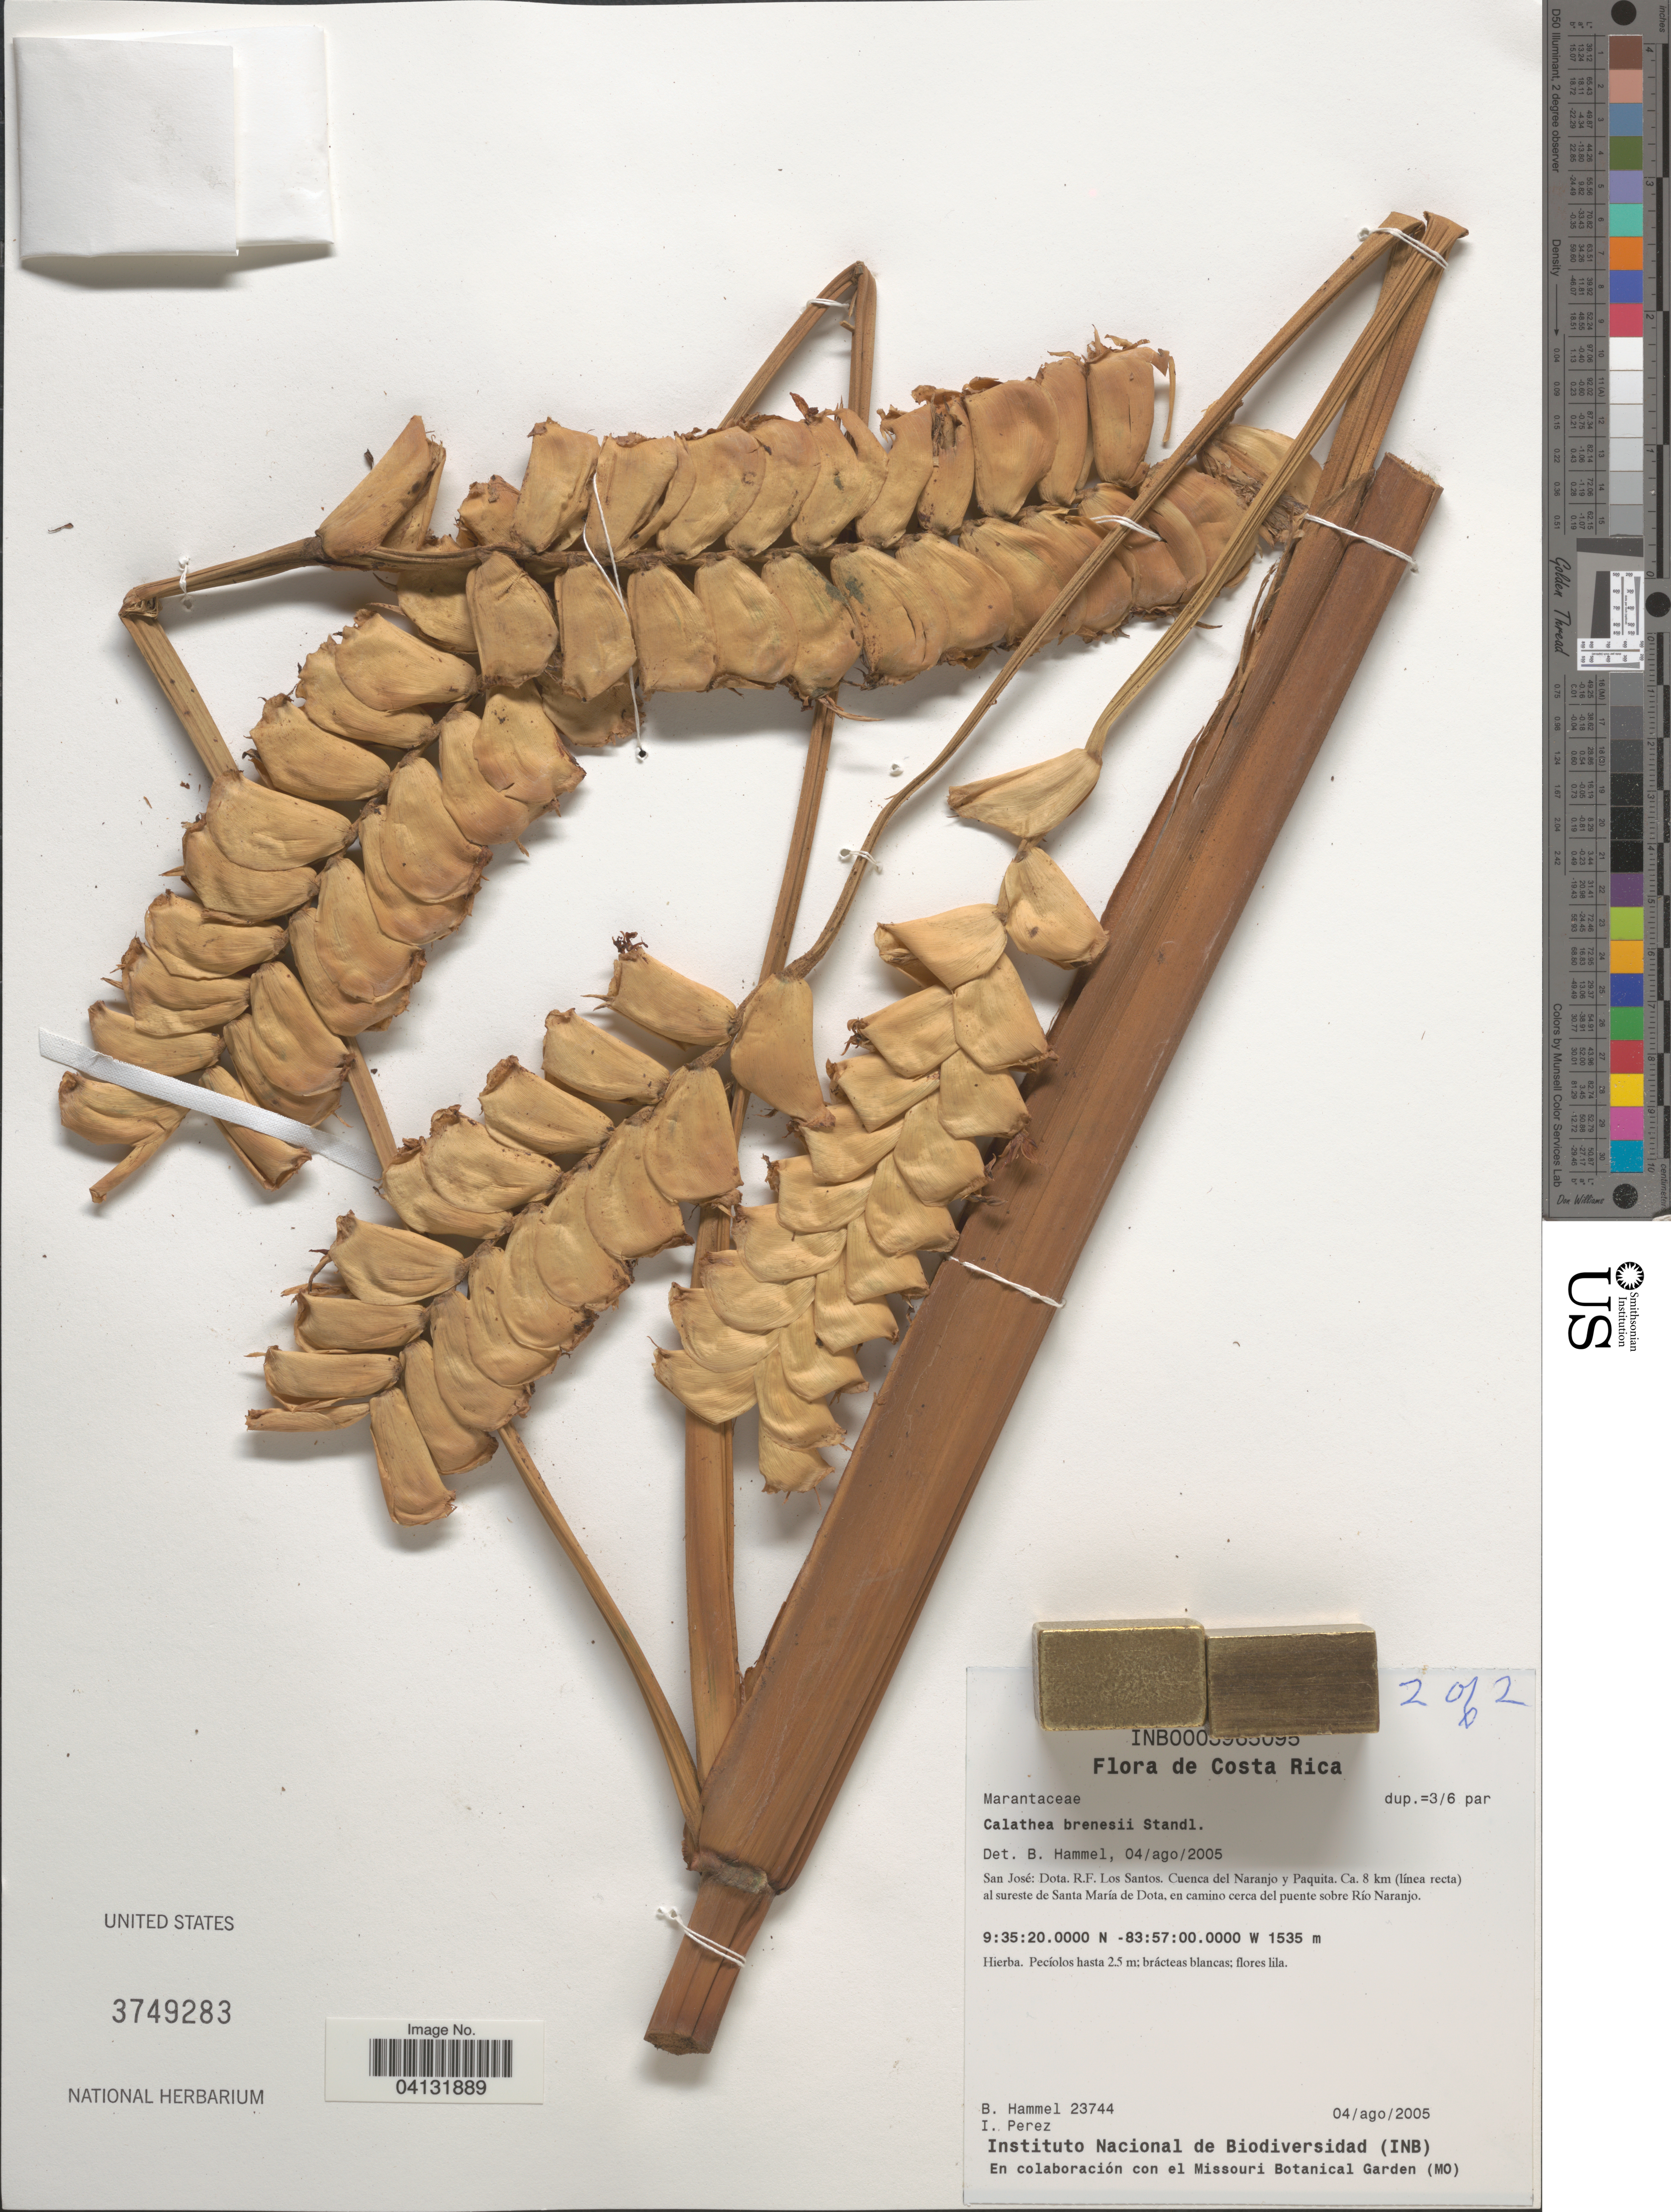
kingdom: Plantae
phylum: Tracheophyta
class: Liliopsida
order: Zingiberales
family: Marantaceae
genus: Calathea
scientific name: Calathea brenesii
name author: Standl.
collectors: B. Hammel & I. Pérez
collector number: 23744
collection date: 2005-08-04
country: Costa Rica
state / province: San José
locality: Dota. R.F. Los Santos. Cuenca del Naranjo y Paquita. Ca. 8 km (línea recta) al sureste de Santa María de Dota, en camino cerca del puente sobre Río Naranjo.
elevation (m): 1535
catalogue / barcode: US 3749283